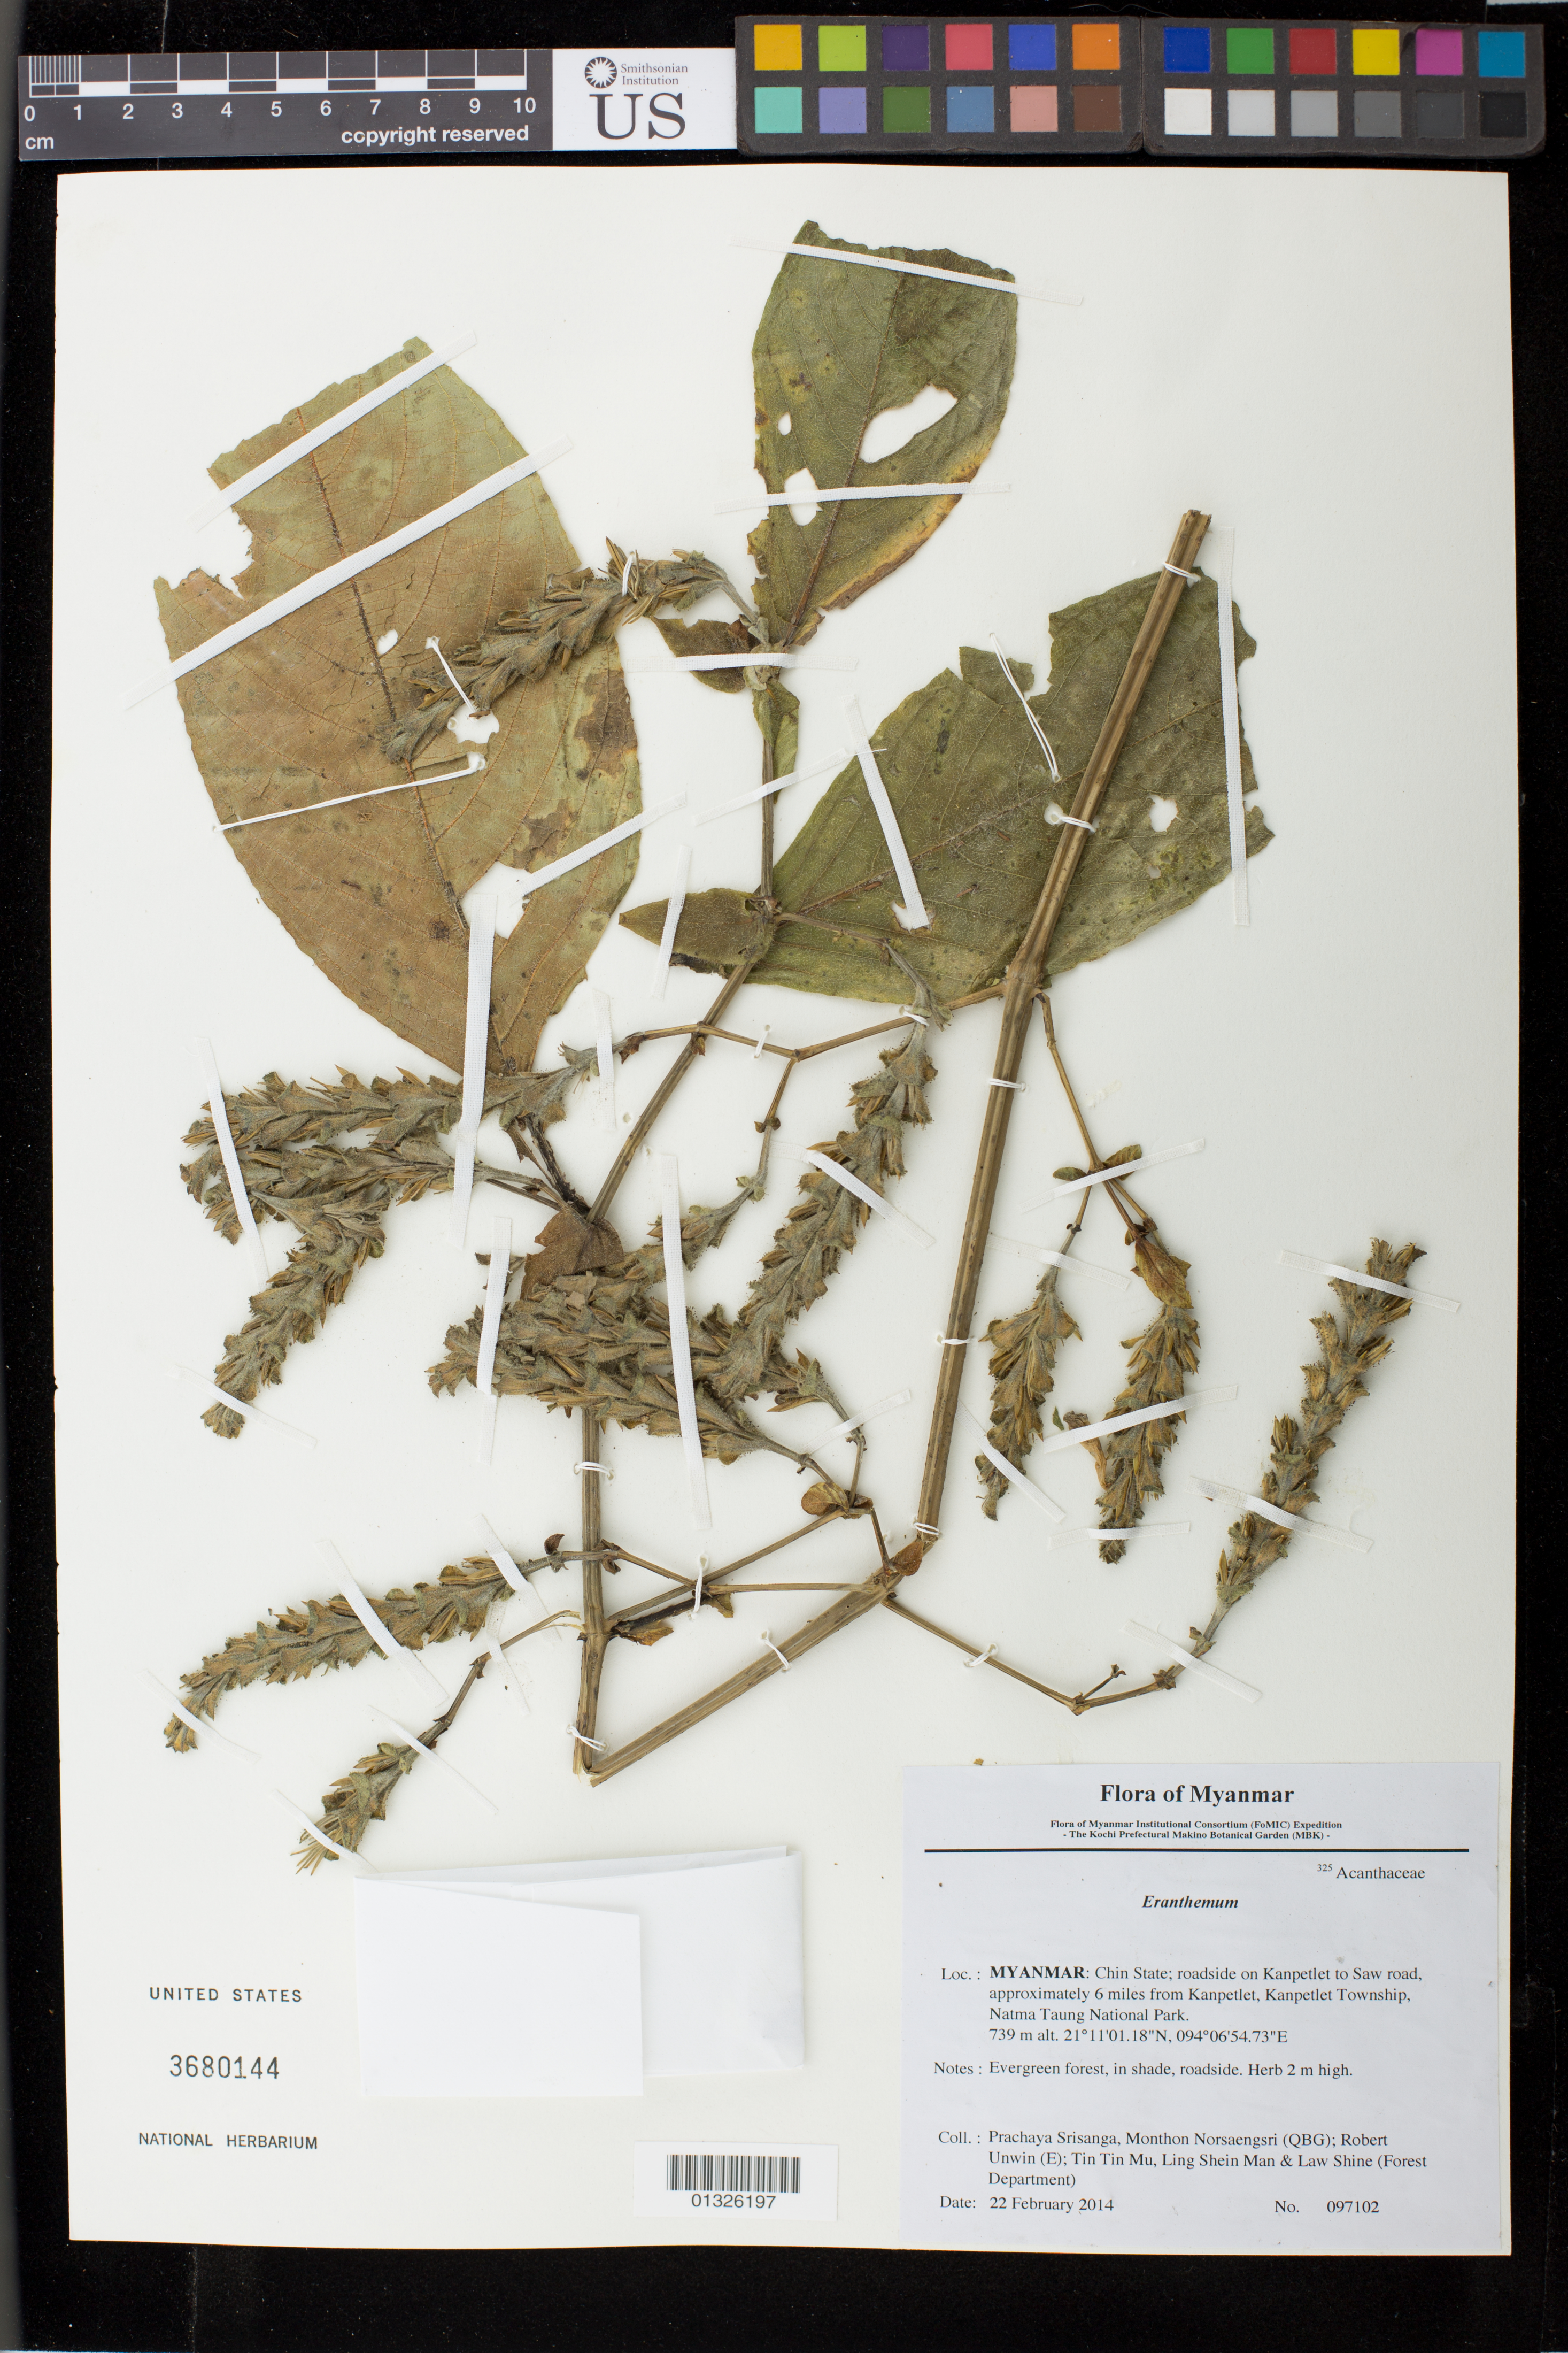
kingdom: Plantae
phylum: Tracheophyta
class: Magnoliopsida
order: Lamiales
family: Acanthaceae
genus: Eranthemum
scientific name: Eranthemum sp.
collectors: P. Srisanga, M. Norsaengsri, R. Unwin, Tin Tin Mu, Ling Shein Man & L. Shine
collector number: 97102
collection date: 2014-02-22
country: Myanmar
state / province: Chin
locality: Roadside on Kanpetlet to Saw road, approximately 6 miles from Kanpetlet, Kanpetlet Township, Natma Taung National Park.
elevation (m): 739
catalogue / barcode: US 3680144